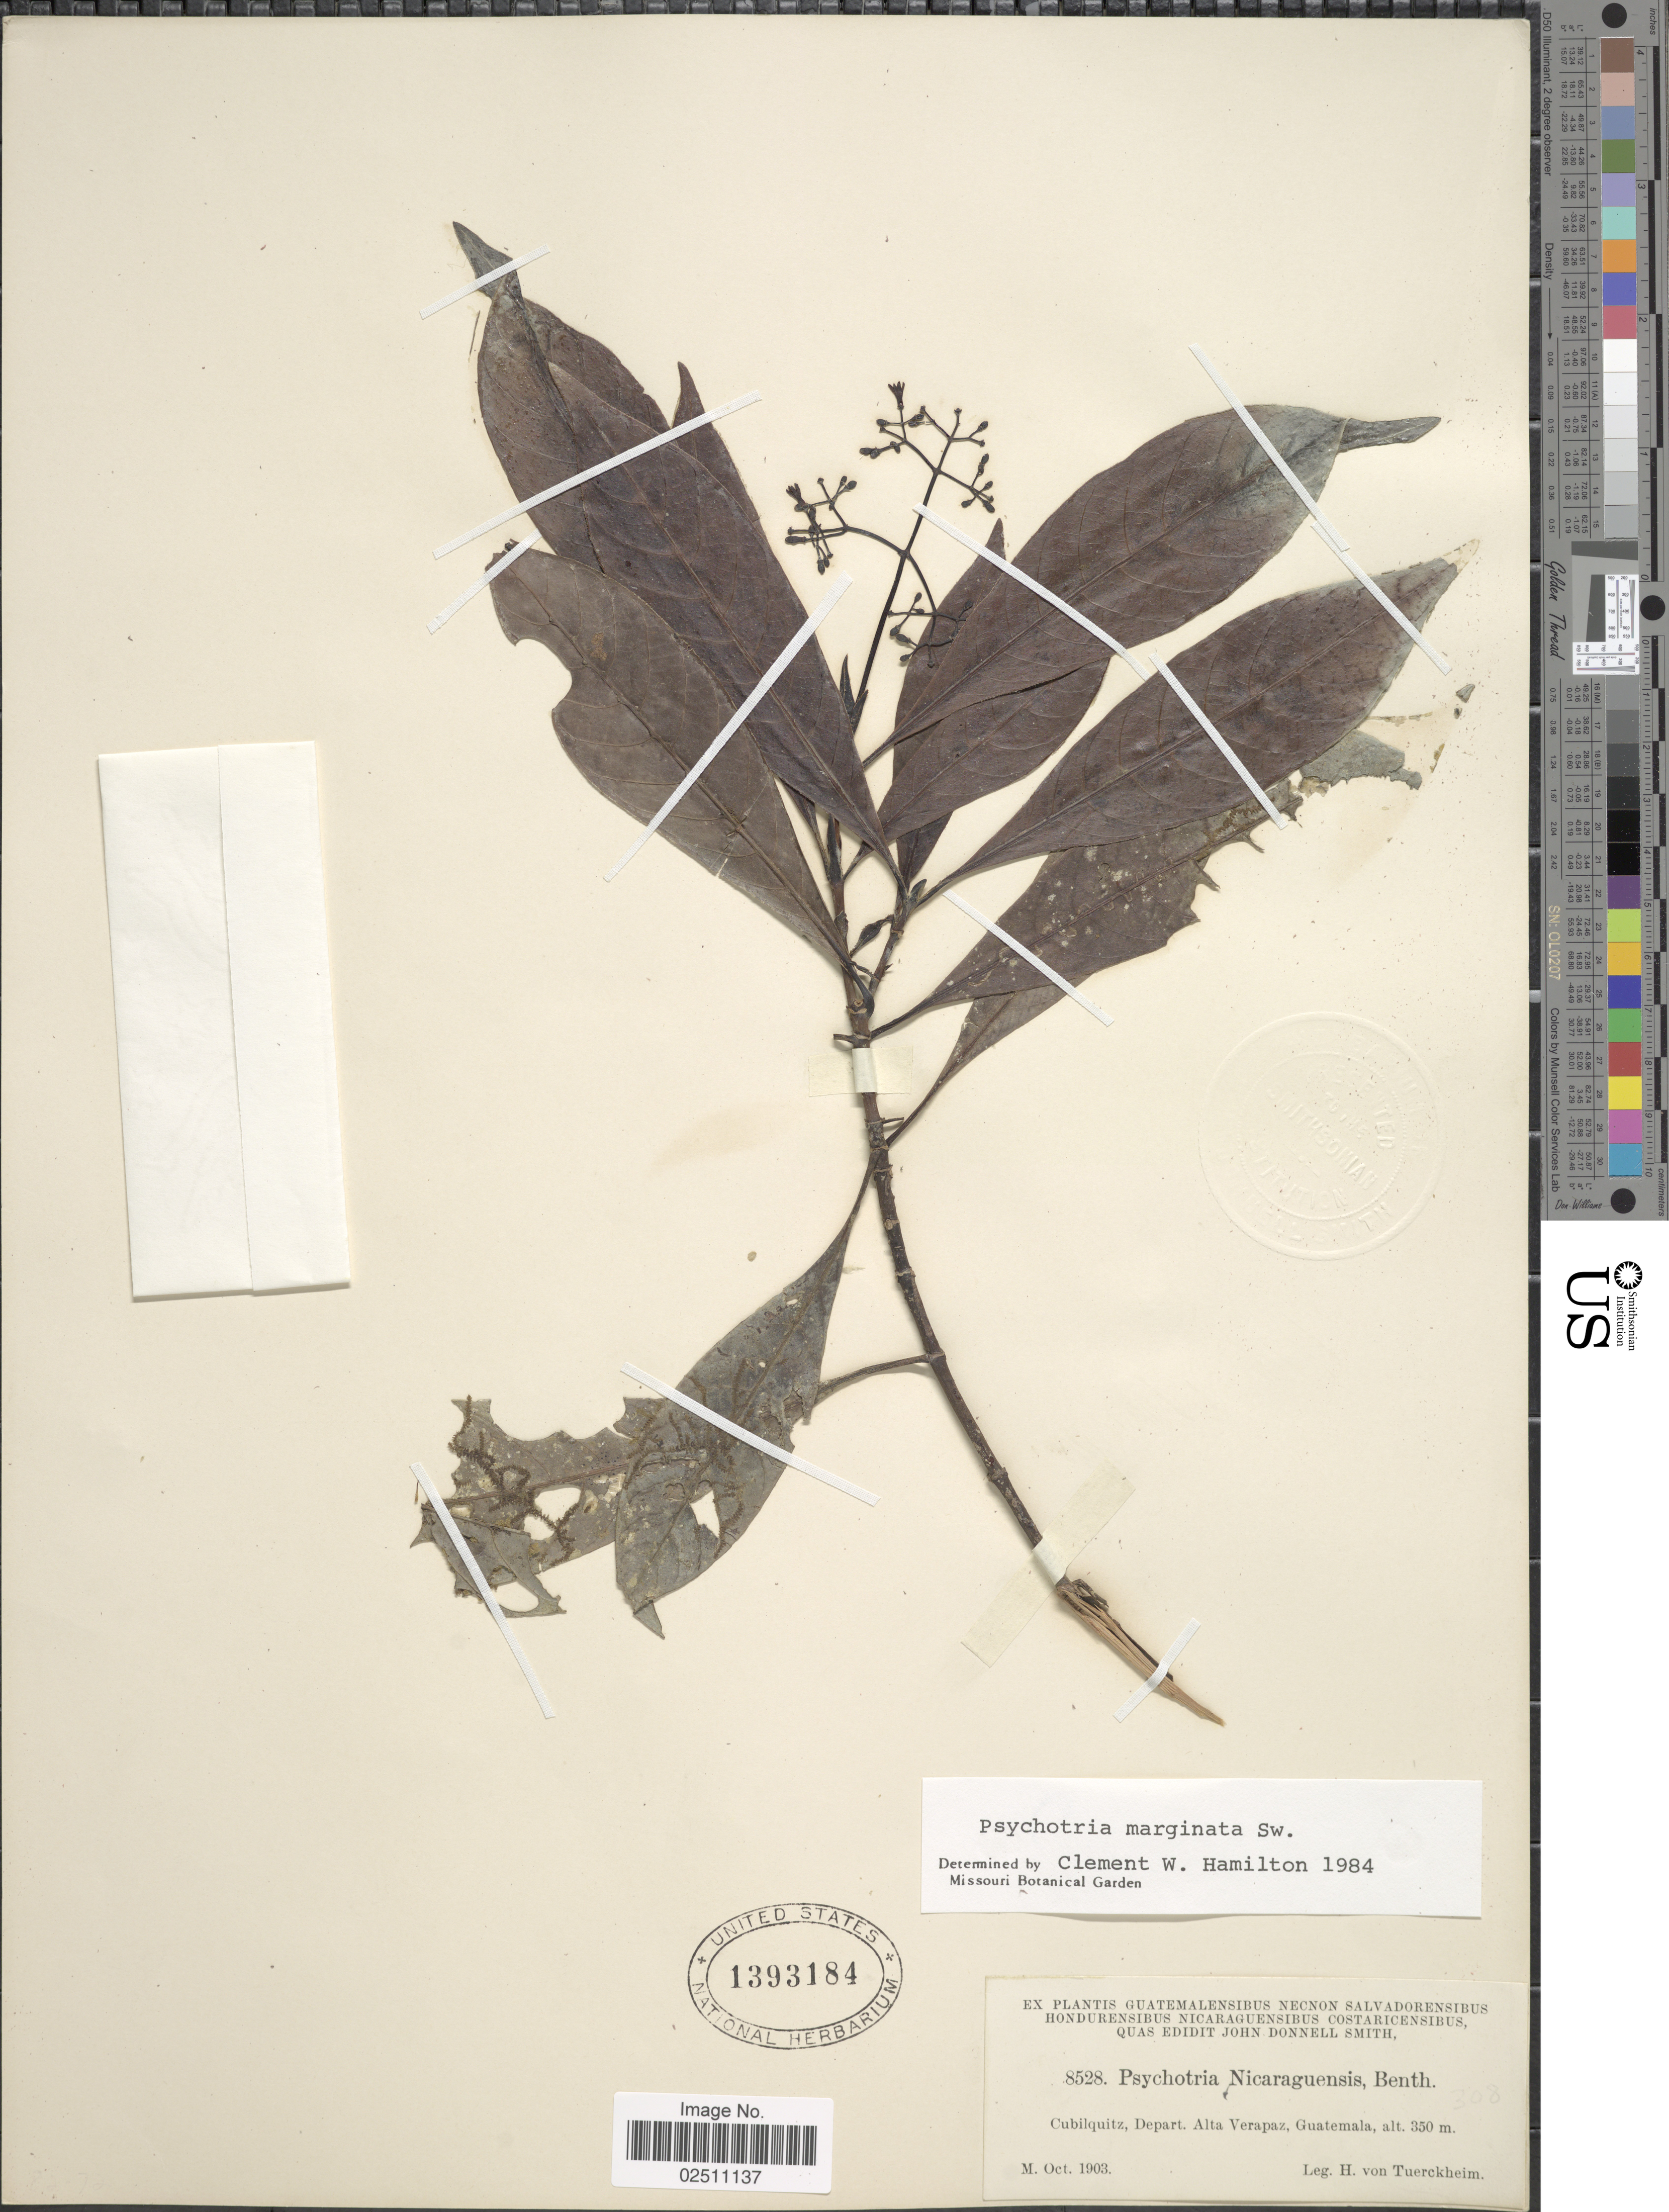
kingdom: Plantae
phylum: Tracheophyta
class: Magnoliopsida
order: Gentianales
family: Rubiaceae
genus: Psychotria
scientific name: Psychotria marginata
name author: Sw.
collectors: H. von Türckheim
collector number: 8528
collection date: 1903-10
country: Guatemala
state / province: Alta Verapaz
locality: Cubilquitz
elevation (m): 350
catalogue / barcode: US 1393184